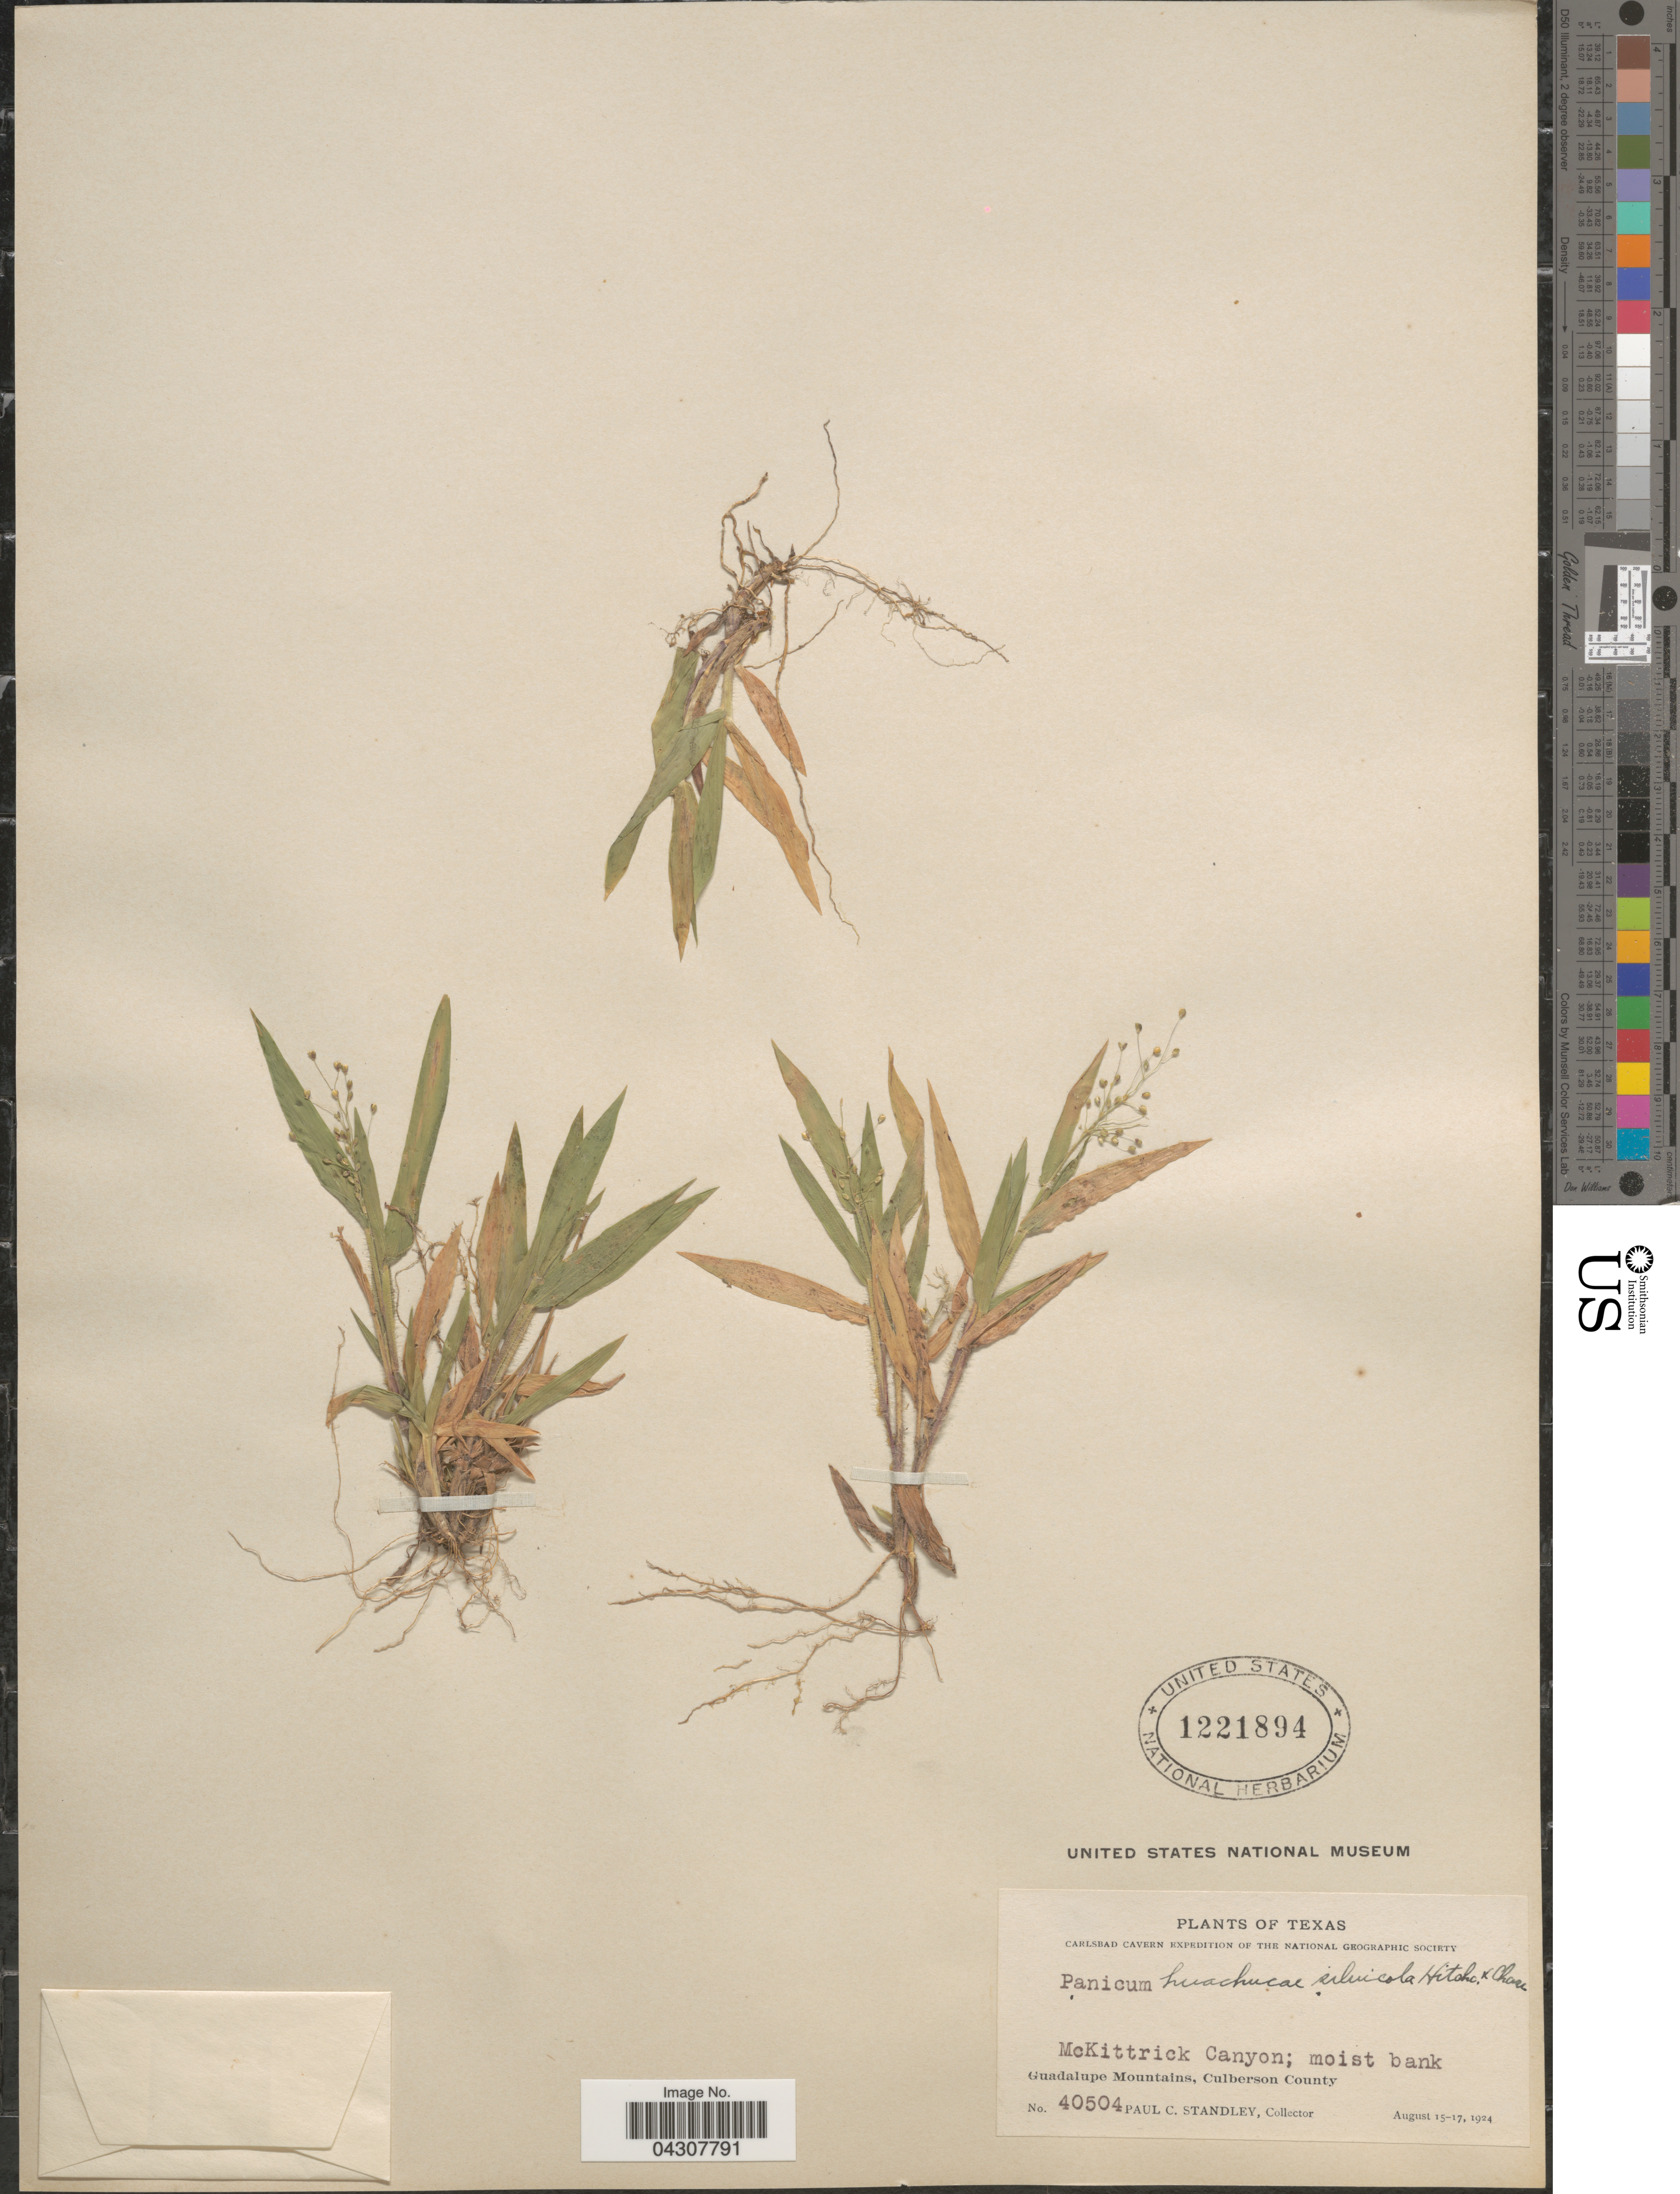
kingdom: Plantae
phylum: Tracheophyta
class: Liliopsida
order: Poales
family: Poaceae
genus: Dichanthelium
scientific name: Dichanthelium acuminatum var. acuminatum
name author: (Sw.) Gould & C.A. Clark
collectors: P. C. Standley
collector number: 40504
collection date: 1924-08-15/1924-08-17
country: United States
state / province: Texas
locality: Carslbad Cavern Expedition of the National Geographic Society. McKittrick Canyon; moist bank. Guadalupe Mountains, Culberson County.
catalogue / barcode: US 1221894